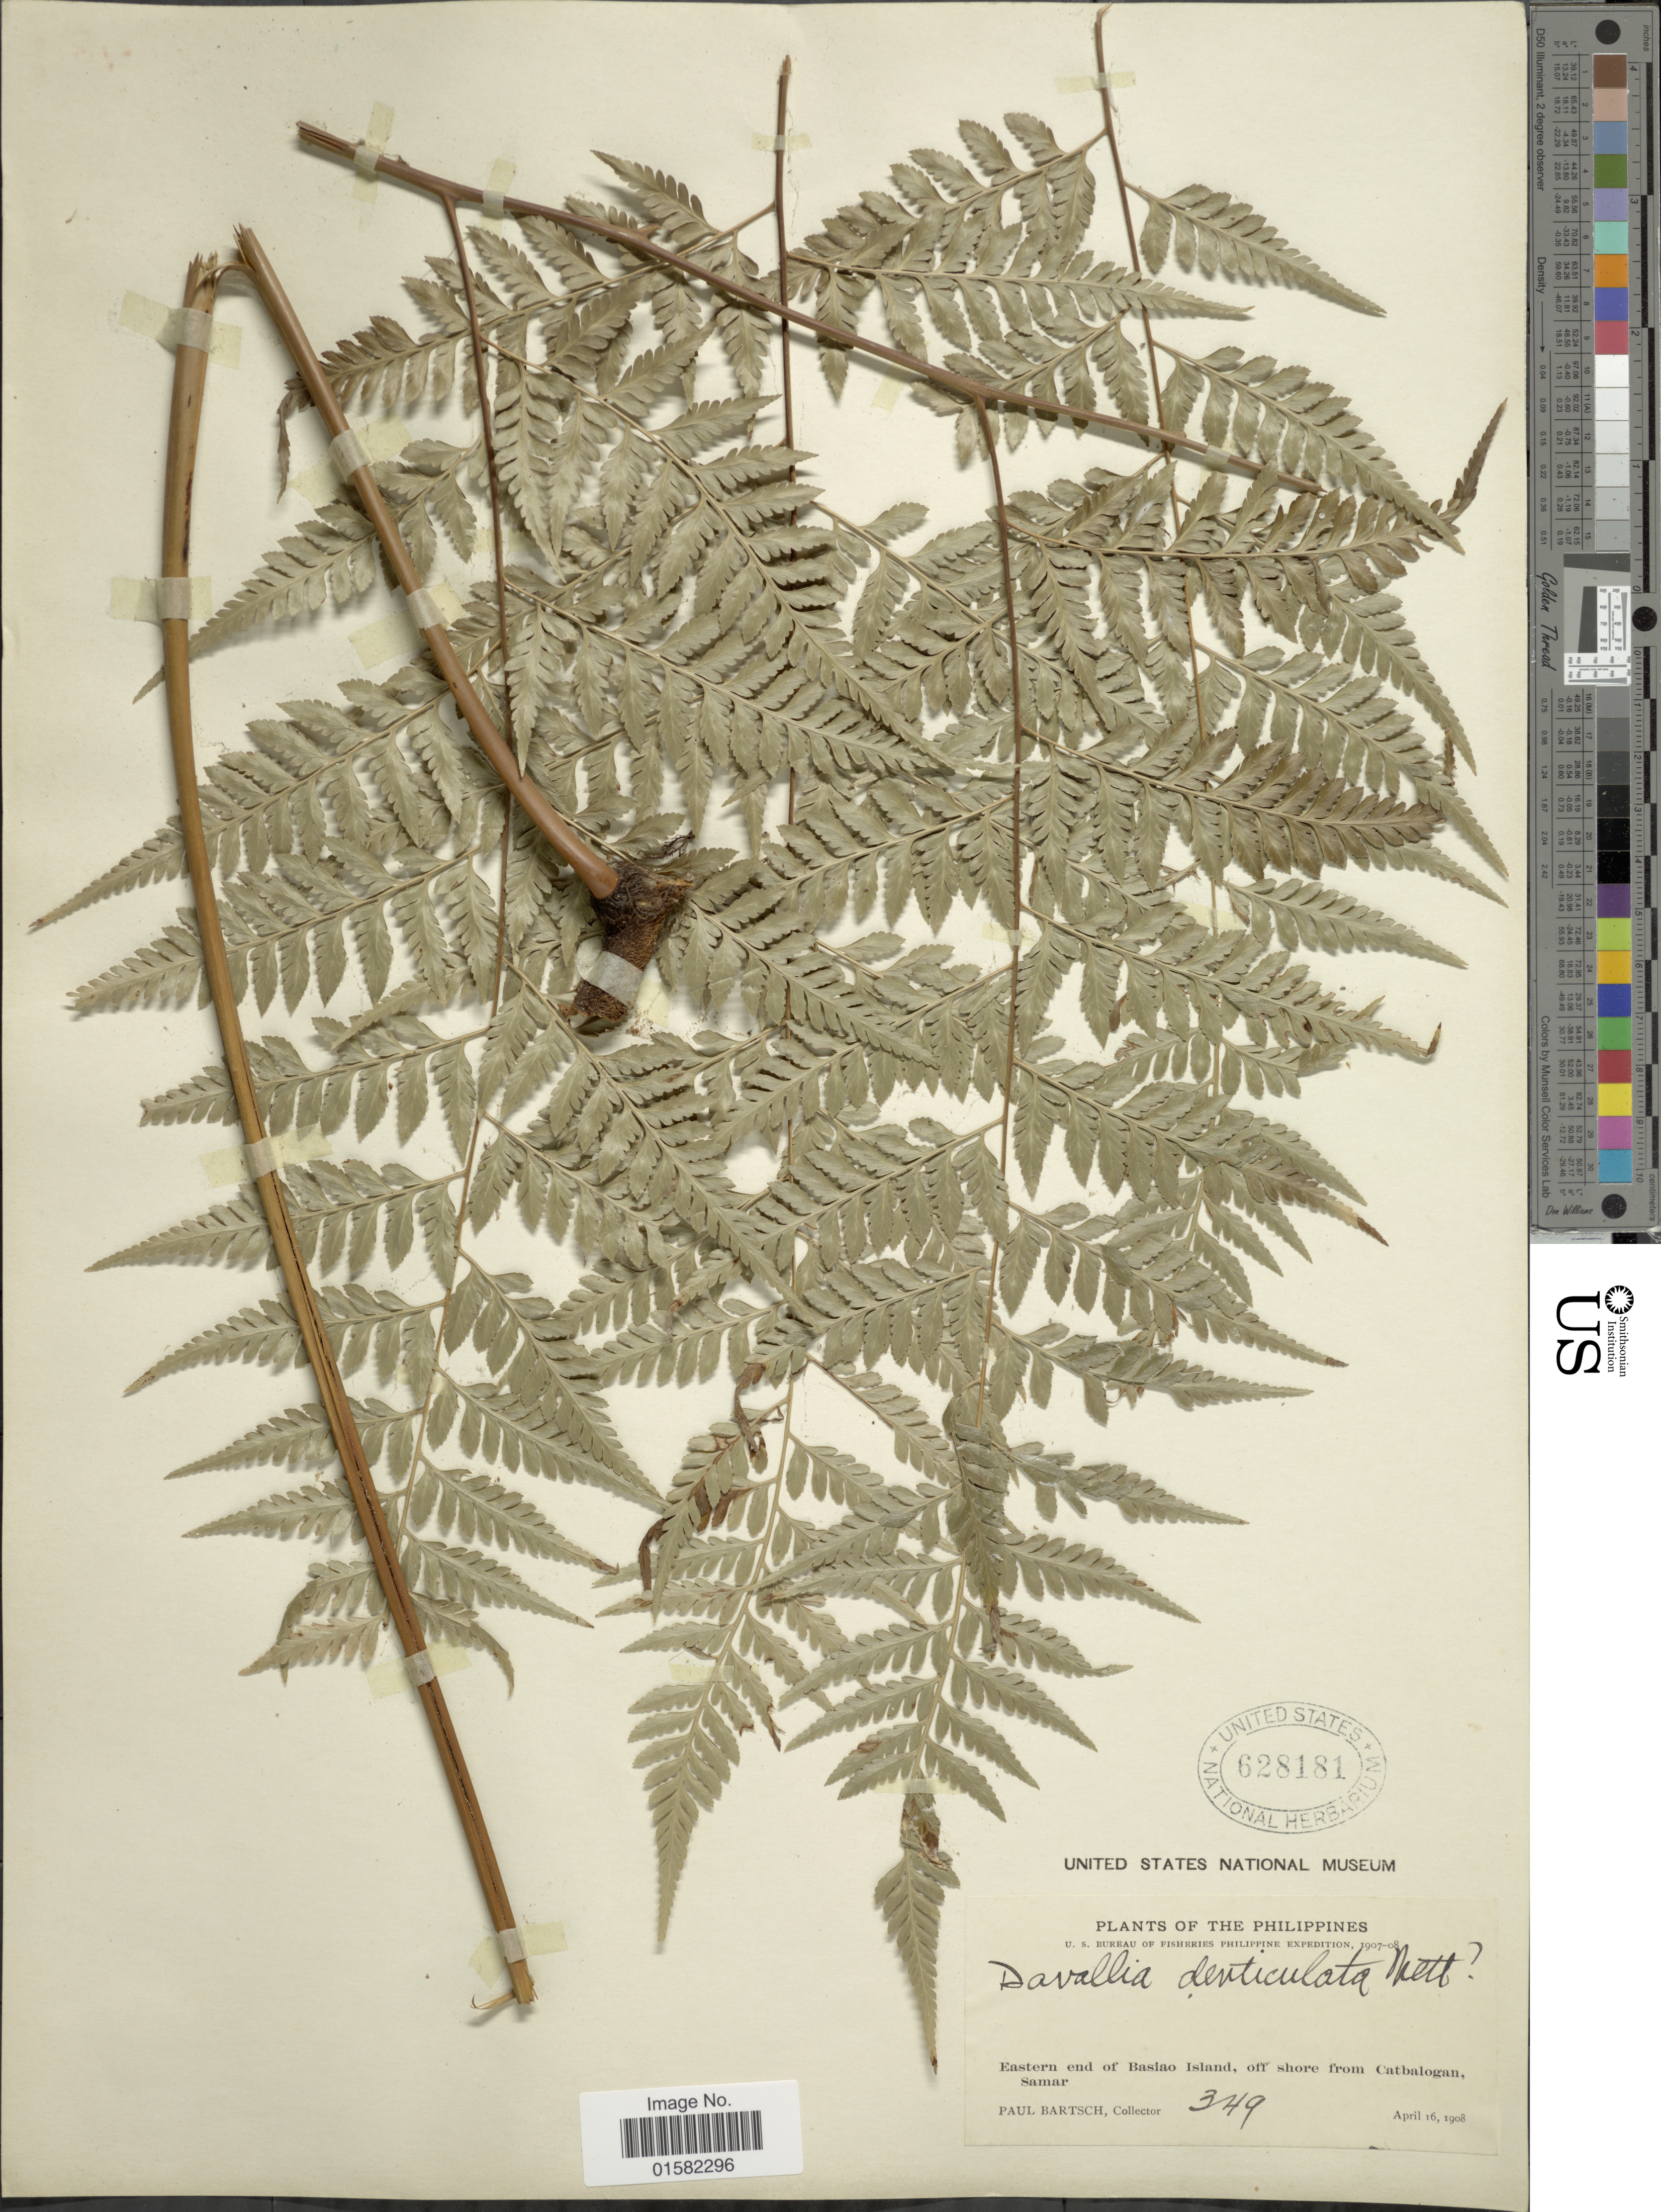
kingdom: Plantae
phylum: Tracheophyta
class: Polypodiopsida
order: Polypodiales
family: Davalliaceae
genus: Wibelia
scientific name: Wibelia denticulata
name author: (Burm. f.) M. Kato & Tsutsumi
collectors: P. Bartsch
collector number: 349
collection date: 1908-04-16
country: Philippines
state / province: Eastern Visayas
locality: Eastern end of Basiao Island, off shore from Catbalogan, Samar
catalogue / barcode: US 628181